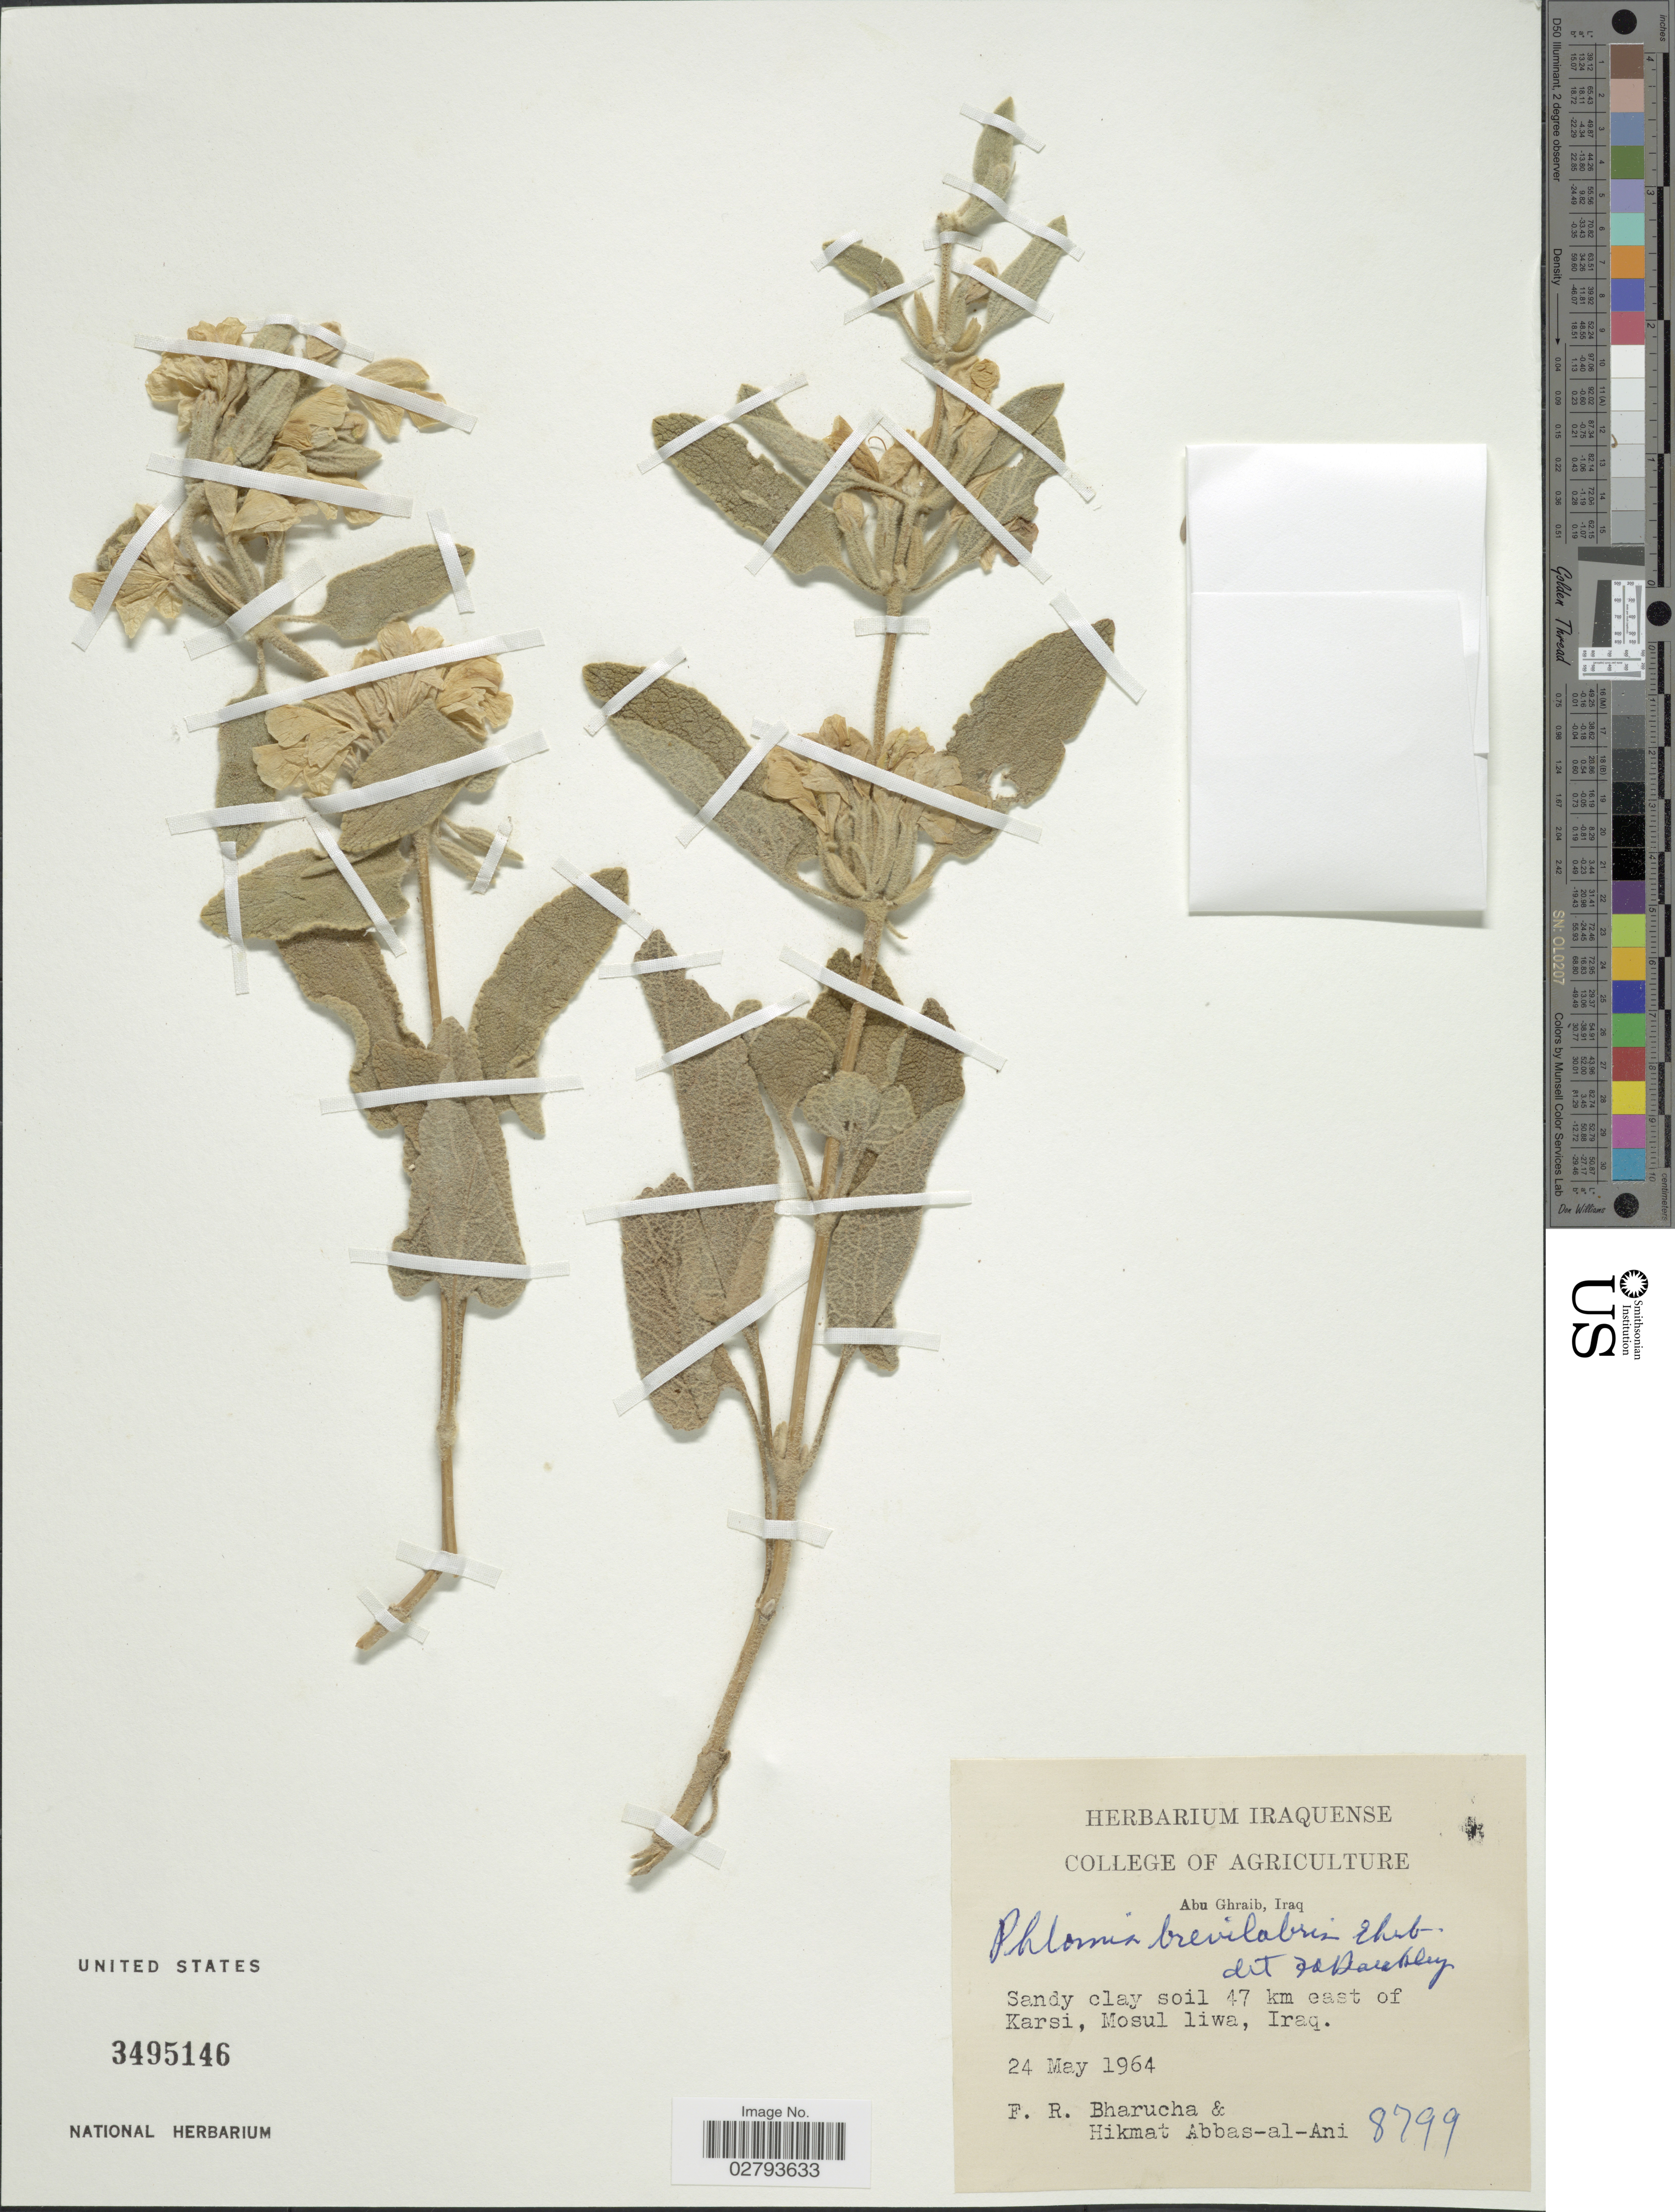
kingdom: Plantae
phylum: Tracheophyta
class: Magnoliopsida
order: Lamiales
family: Lamiaceae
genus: Phlomis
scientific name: Phlomis brevilabris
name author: Ehrenb. ex Boiss.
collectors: F. Bharucha & H. Al-Ani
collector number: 8799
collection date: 1964-05-24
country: Iraq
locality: Sandy clay soil 47 km east of Karsi, Mosul liwa.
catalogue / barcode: US 3495146